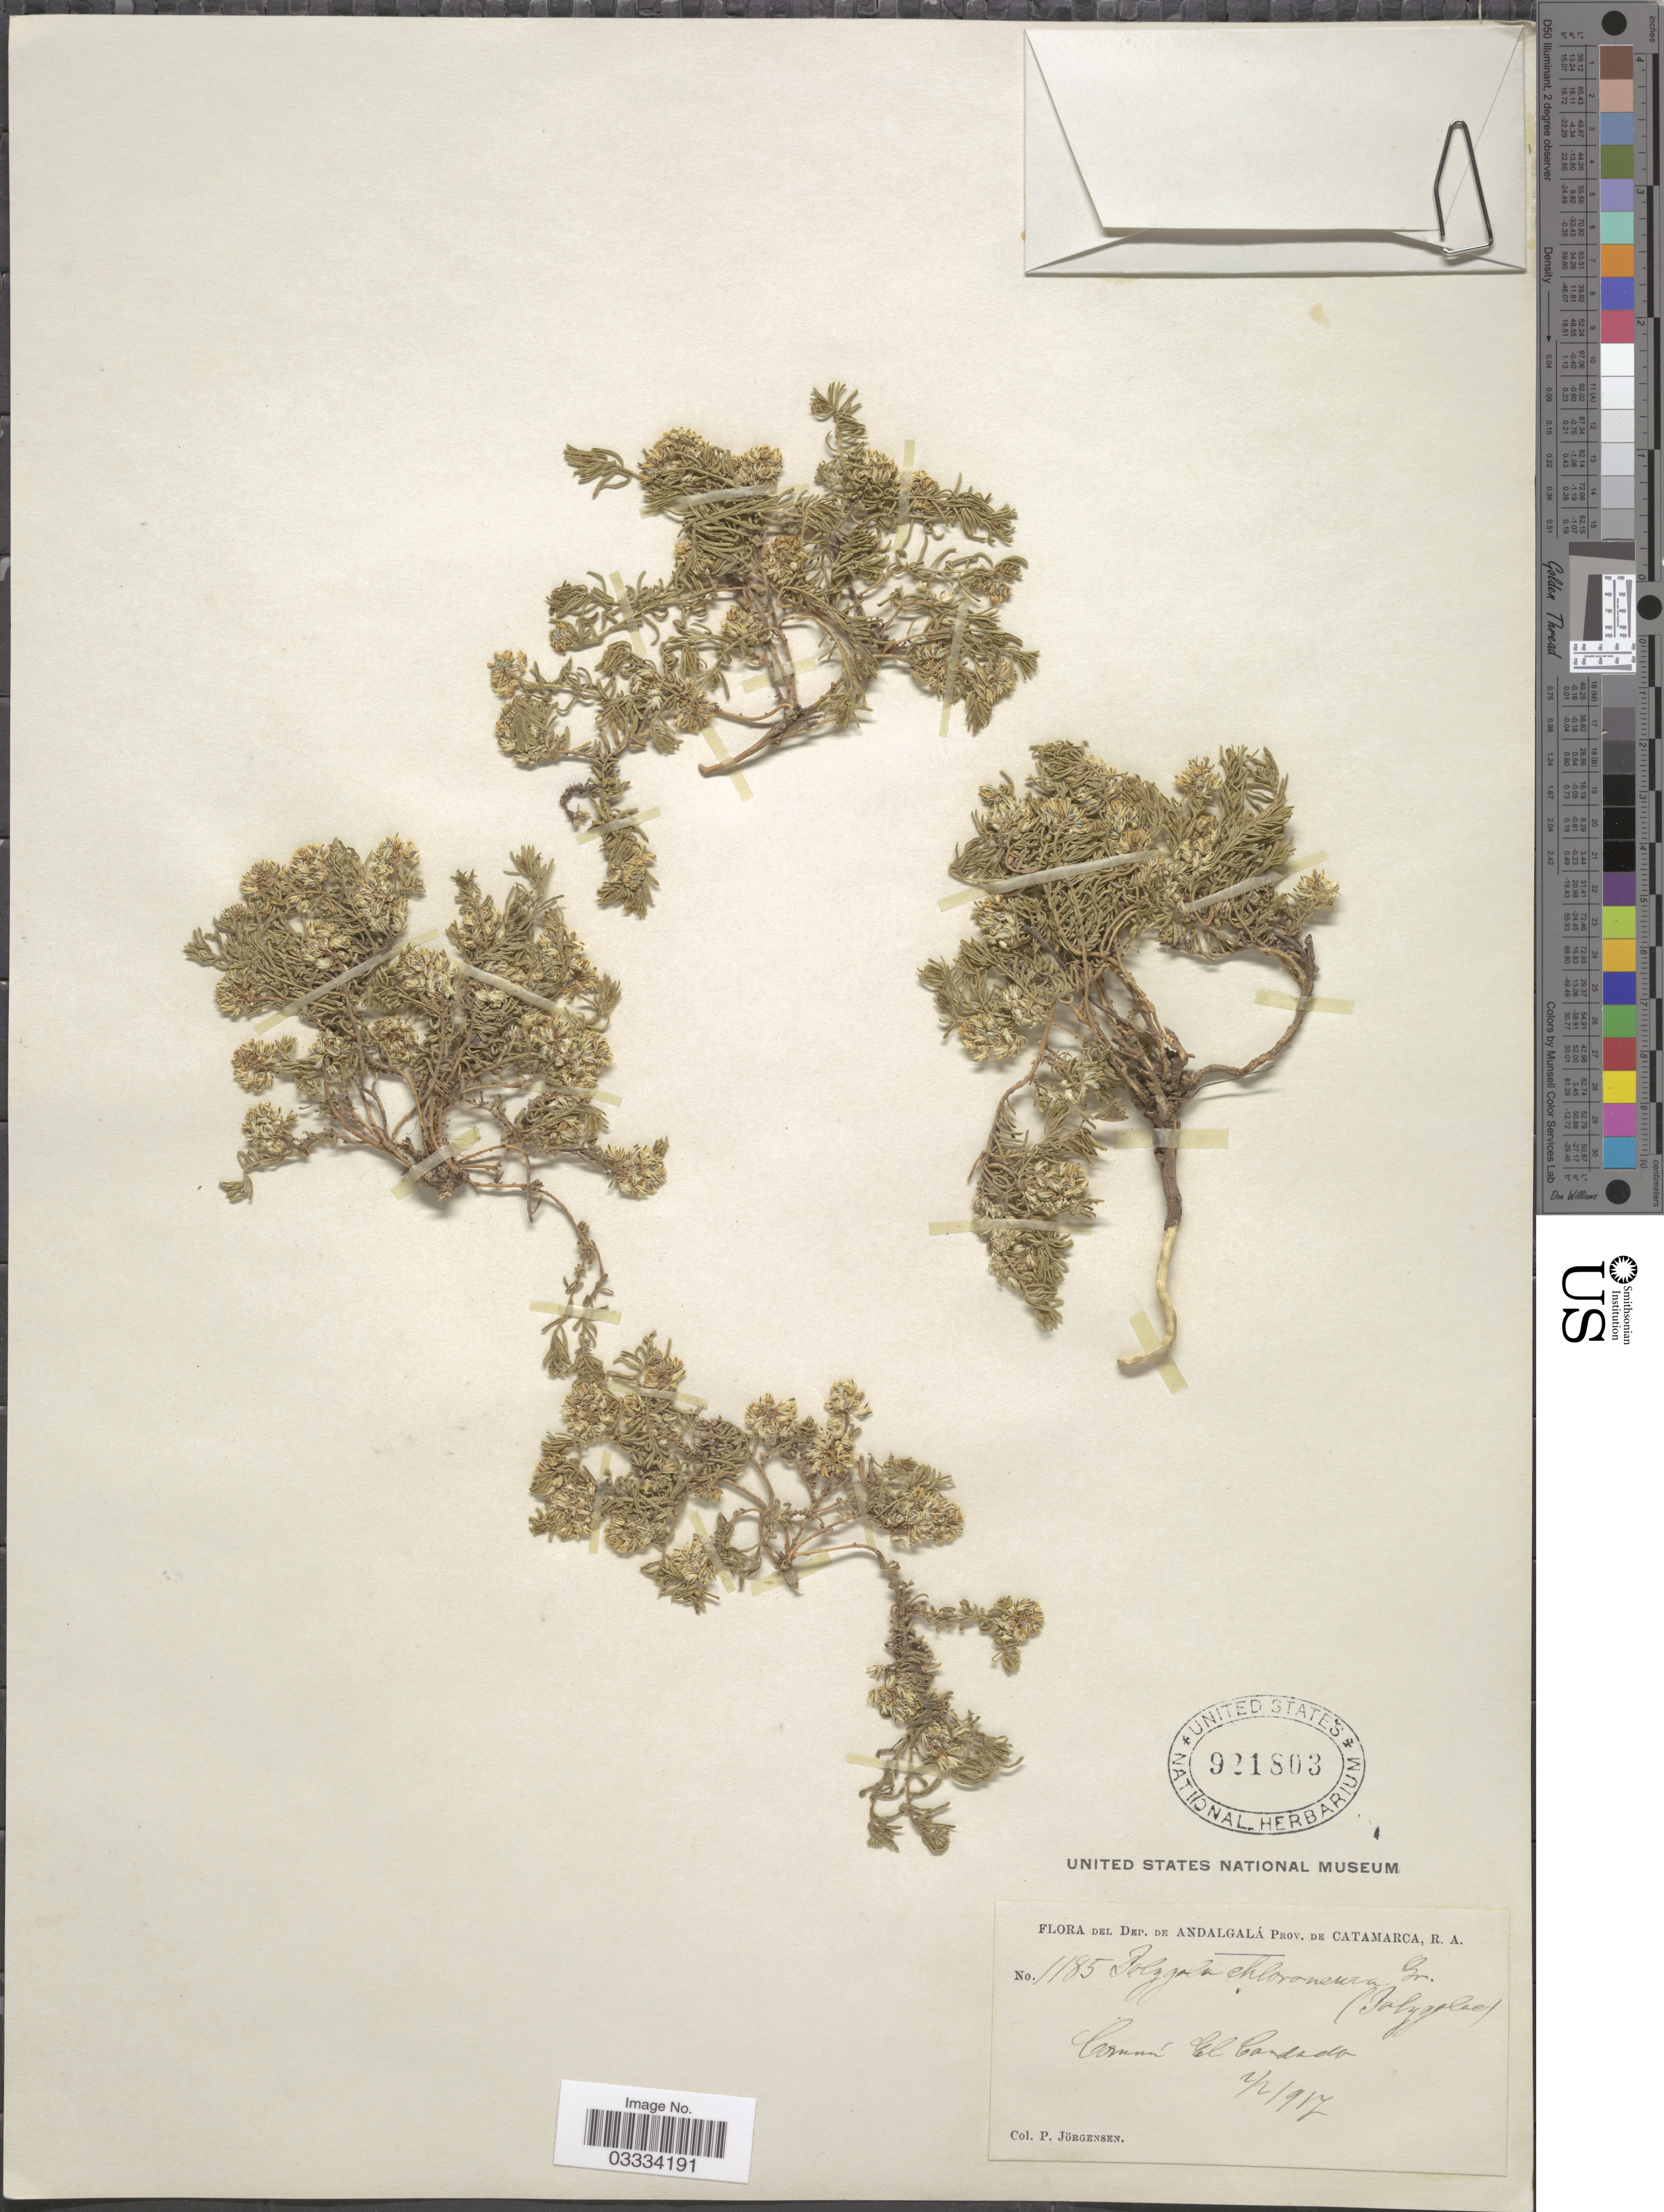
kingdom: Plantae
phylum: Tracheophyta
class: Magnoliopsida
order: Fabales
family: Polygalaceae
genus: Polygala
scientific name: Polygala subandina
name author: Phil.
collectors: P. Jörgensen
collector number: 1185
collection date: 1917-02-02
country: Argentina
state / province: Catamarca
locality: Dep. de Andalgalá. Común El Candado.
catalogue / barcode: US 921803